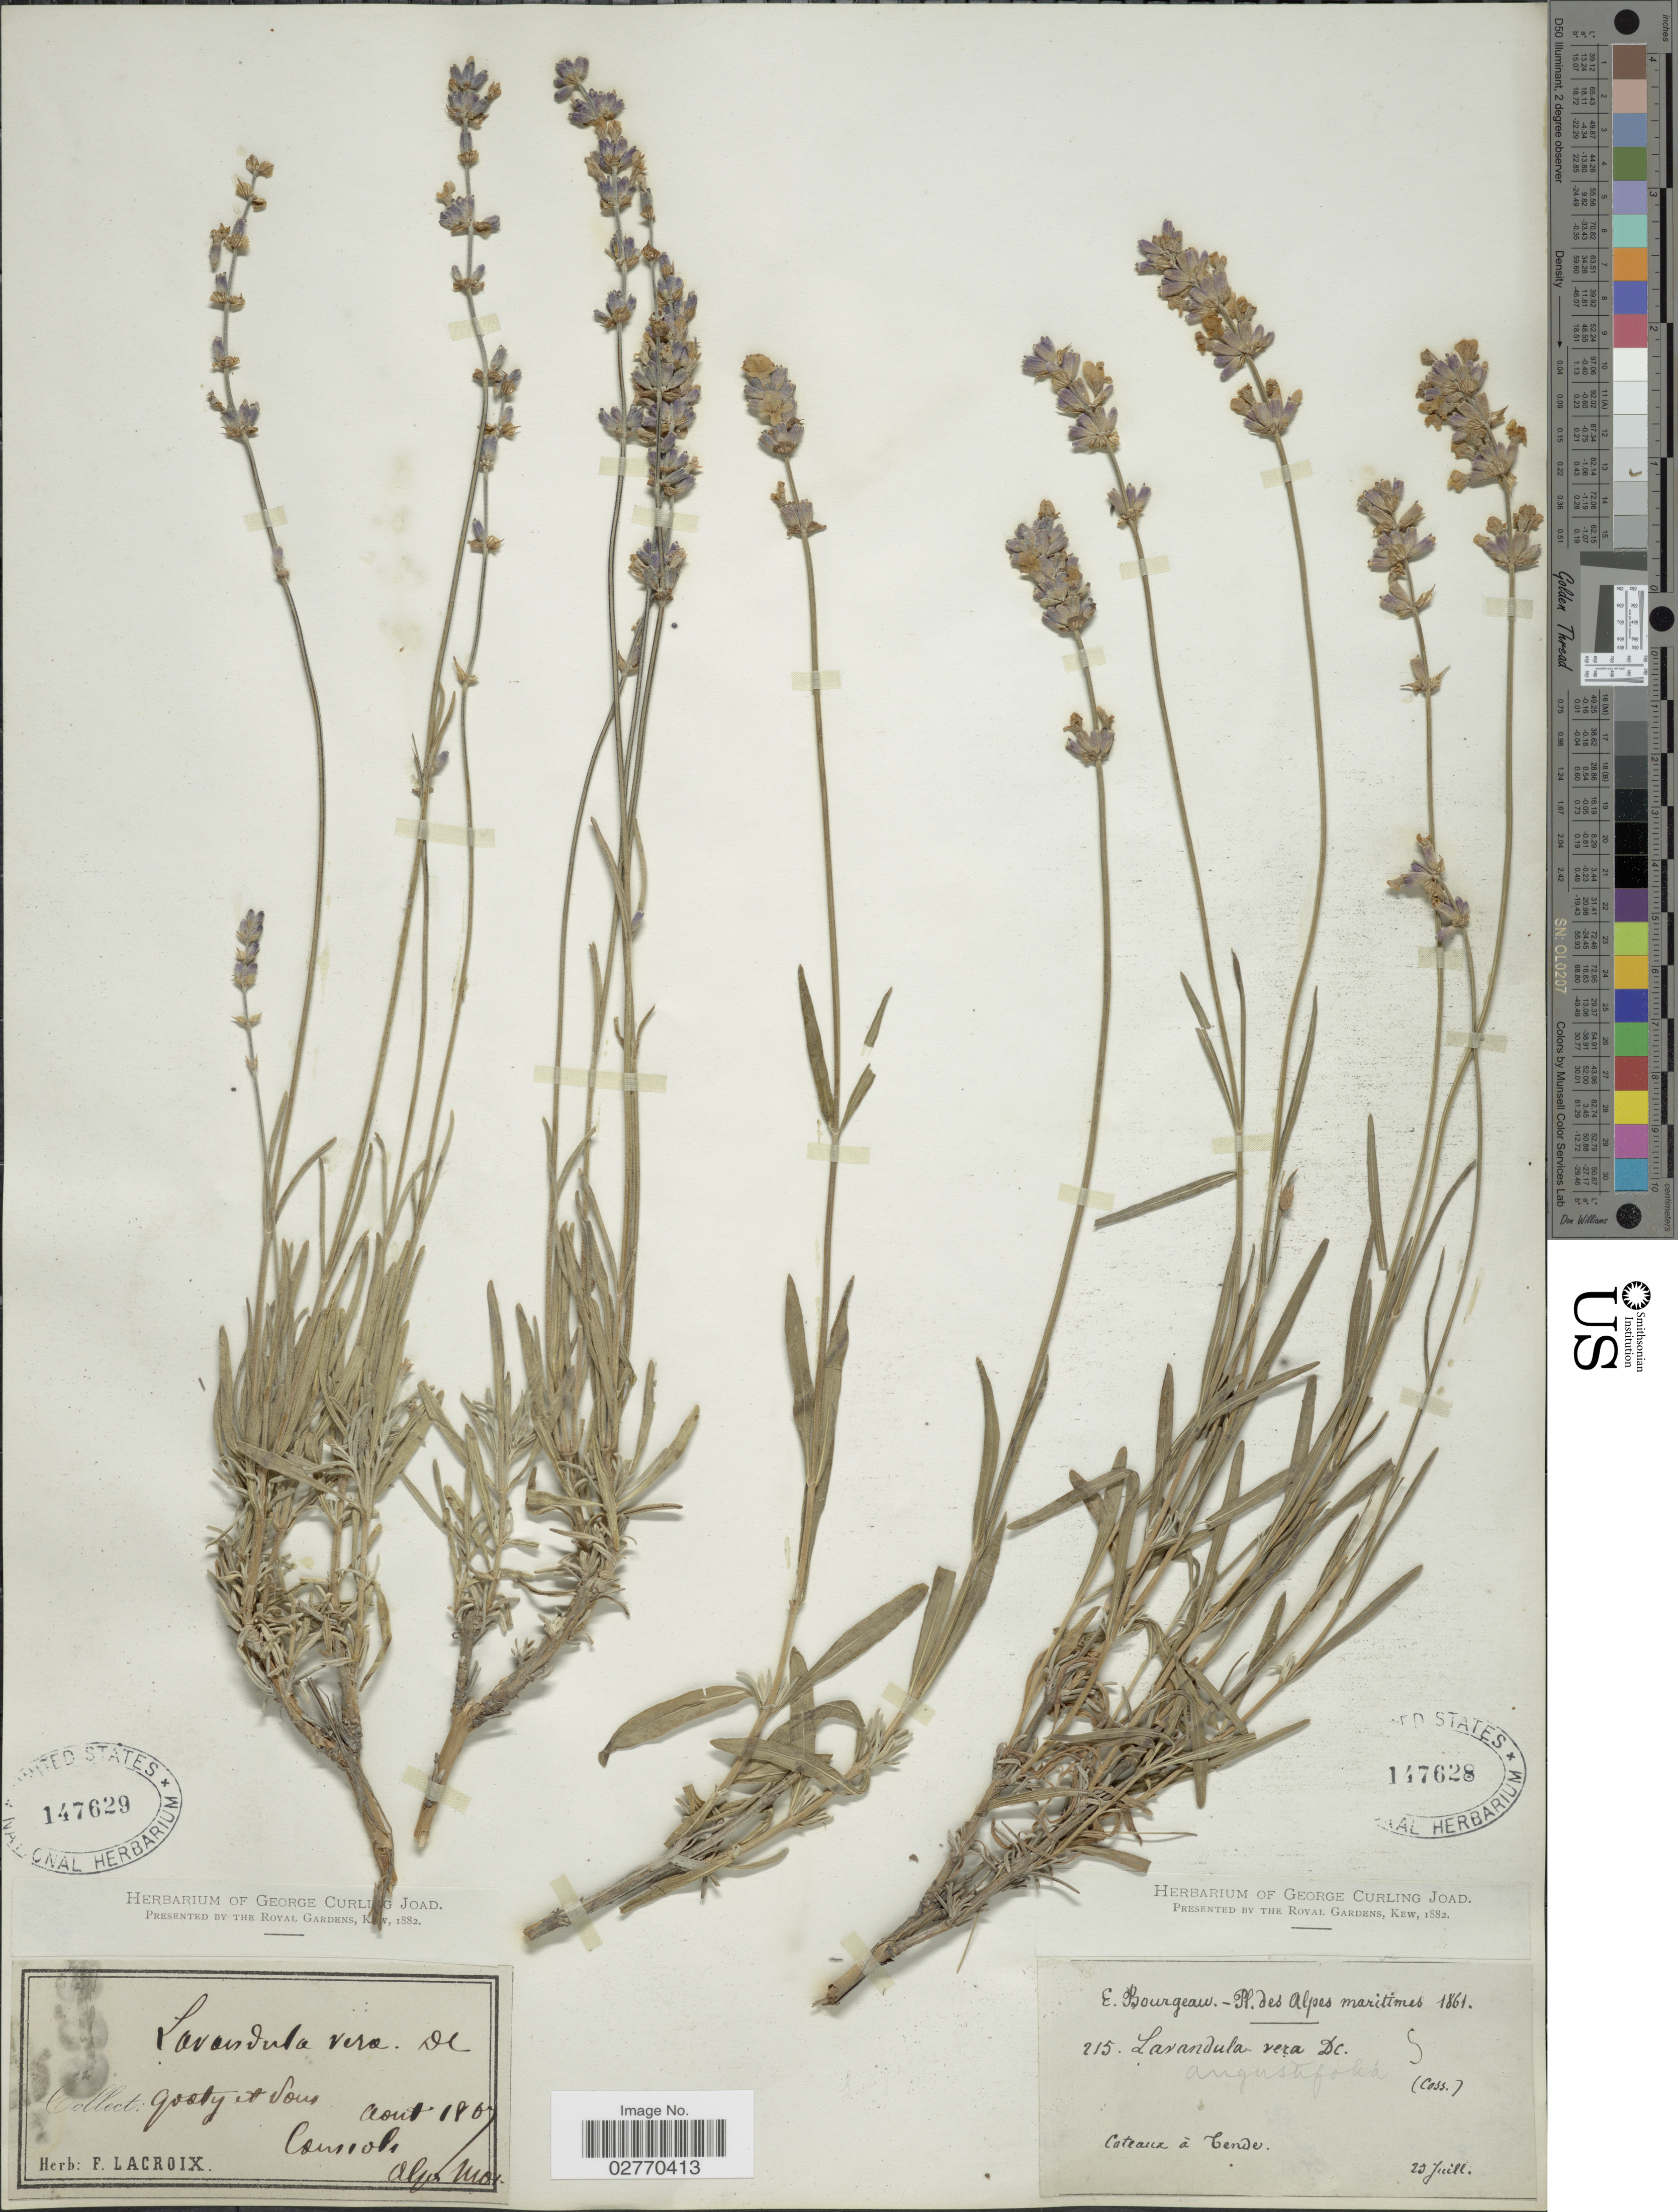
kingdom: Plantae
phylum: Tracheophyta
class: Magnoliopsida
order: Lamiales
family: Lamiaceae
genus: Lavandula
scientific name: Lavandula angustifolia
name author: Mill.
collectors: ex herb. F. Lacroix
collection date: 1867-08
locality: Gooty et Sous. Cansioli.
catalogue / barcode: US 147629-2